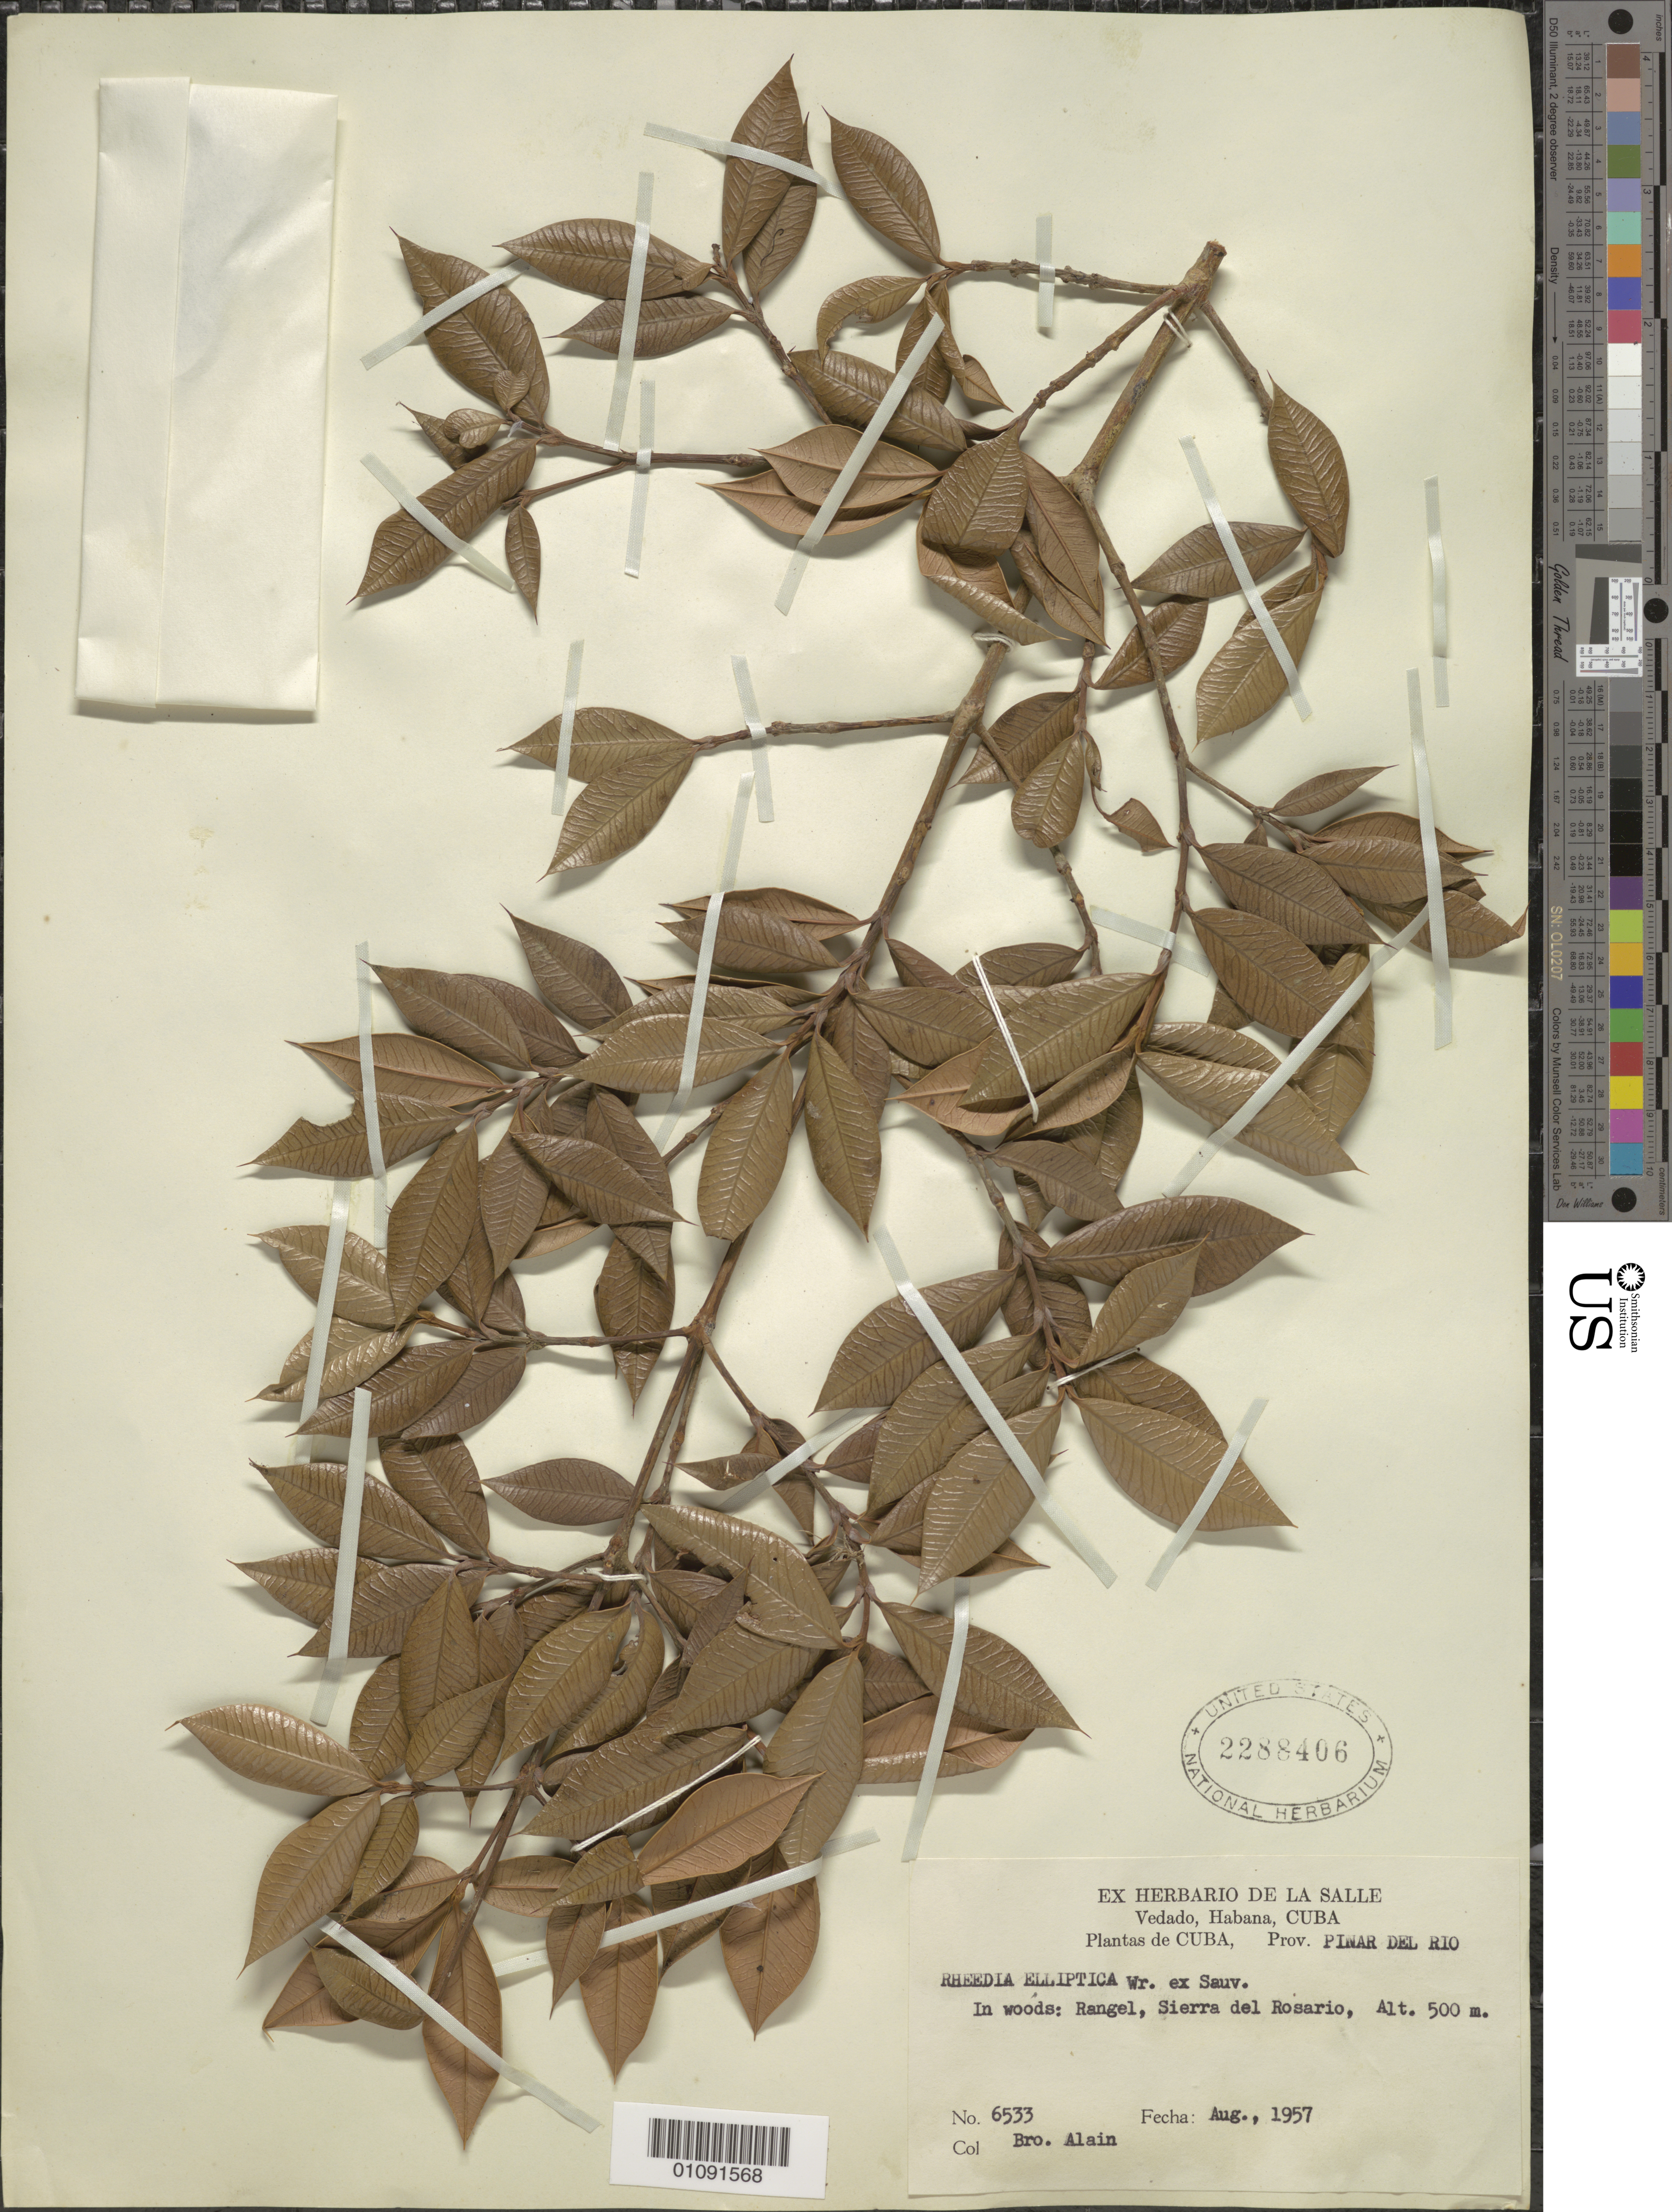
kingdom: Plantae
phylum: Tracheophyta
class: Magnoliopsida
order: Malpighiales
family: Clusiaceae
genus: Garcinia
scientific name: Garcinia pungens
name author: Borhidi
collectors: A. H. Liogier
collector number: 6533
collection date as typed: Aug 1957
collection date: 1957-08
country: Cuba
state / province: Pinar del Rio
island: Cuba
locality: In woods: rangel, Sierra del Rosario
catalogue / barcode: US 2288406